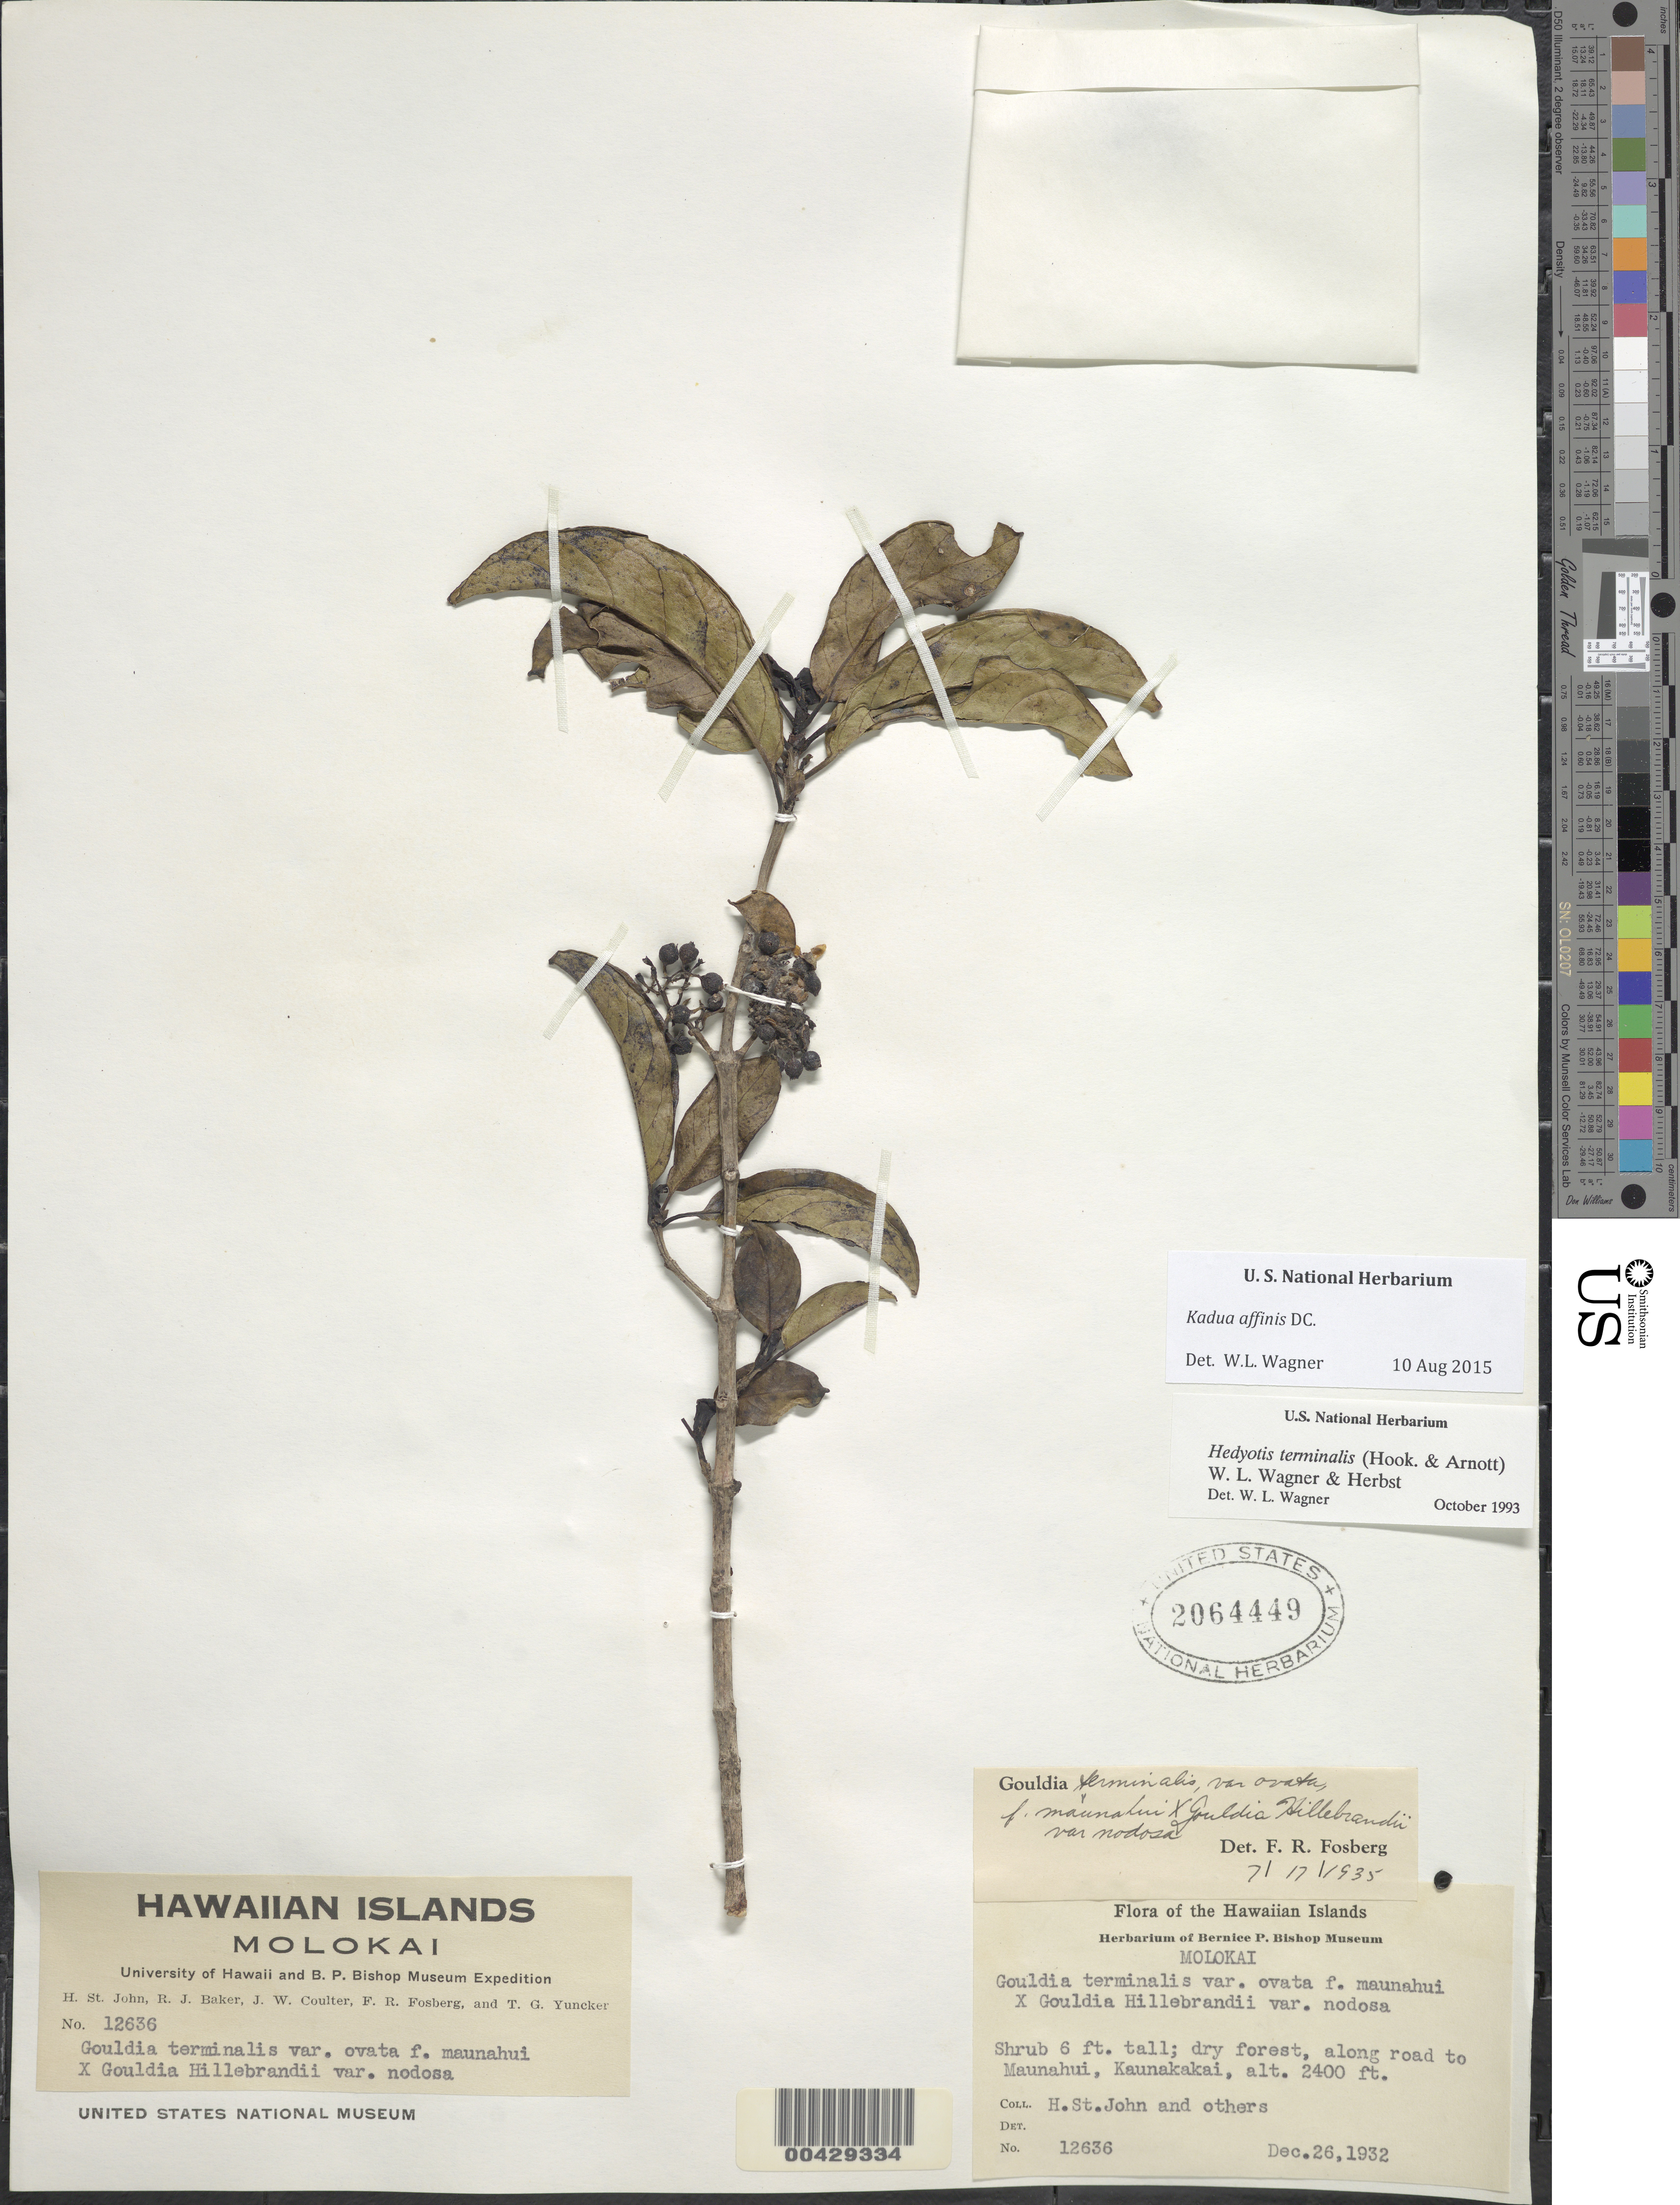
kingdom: Plantae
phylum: Tracheophyta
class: Magnoliopsida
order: Gentianales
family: Rubiaceae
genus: Kadua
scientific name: Kadua affinis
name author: DC.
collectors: H. St. John, R. J. Baker, J. W. Coulter & F. R. Fosberg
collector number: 12636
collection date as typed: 26 Dec 1932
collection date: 1932-12-26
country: United States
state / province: Hawaii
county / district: Maui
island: Moloka'i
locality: Along road to Maunahui, Kaunakakai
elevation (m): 732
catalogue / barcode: US 2064449